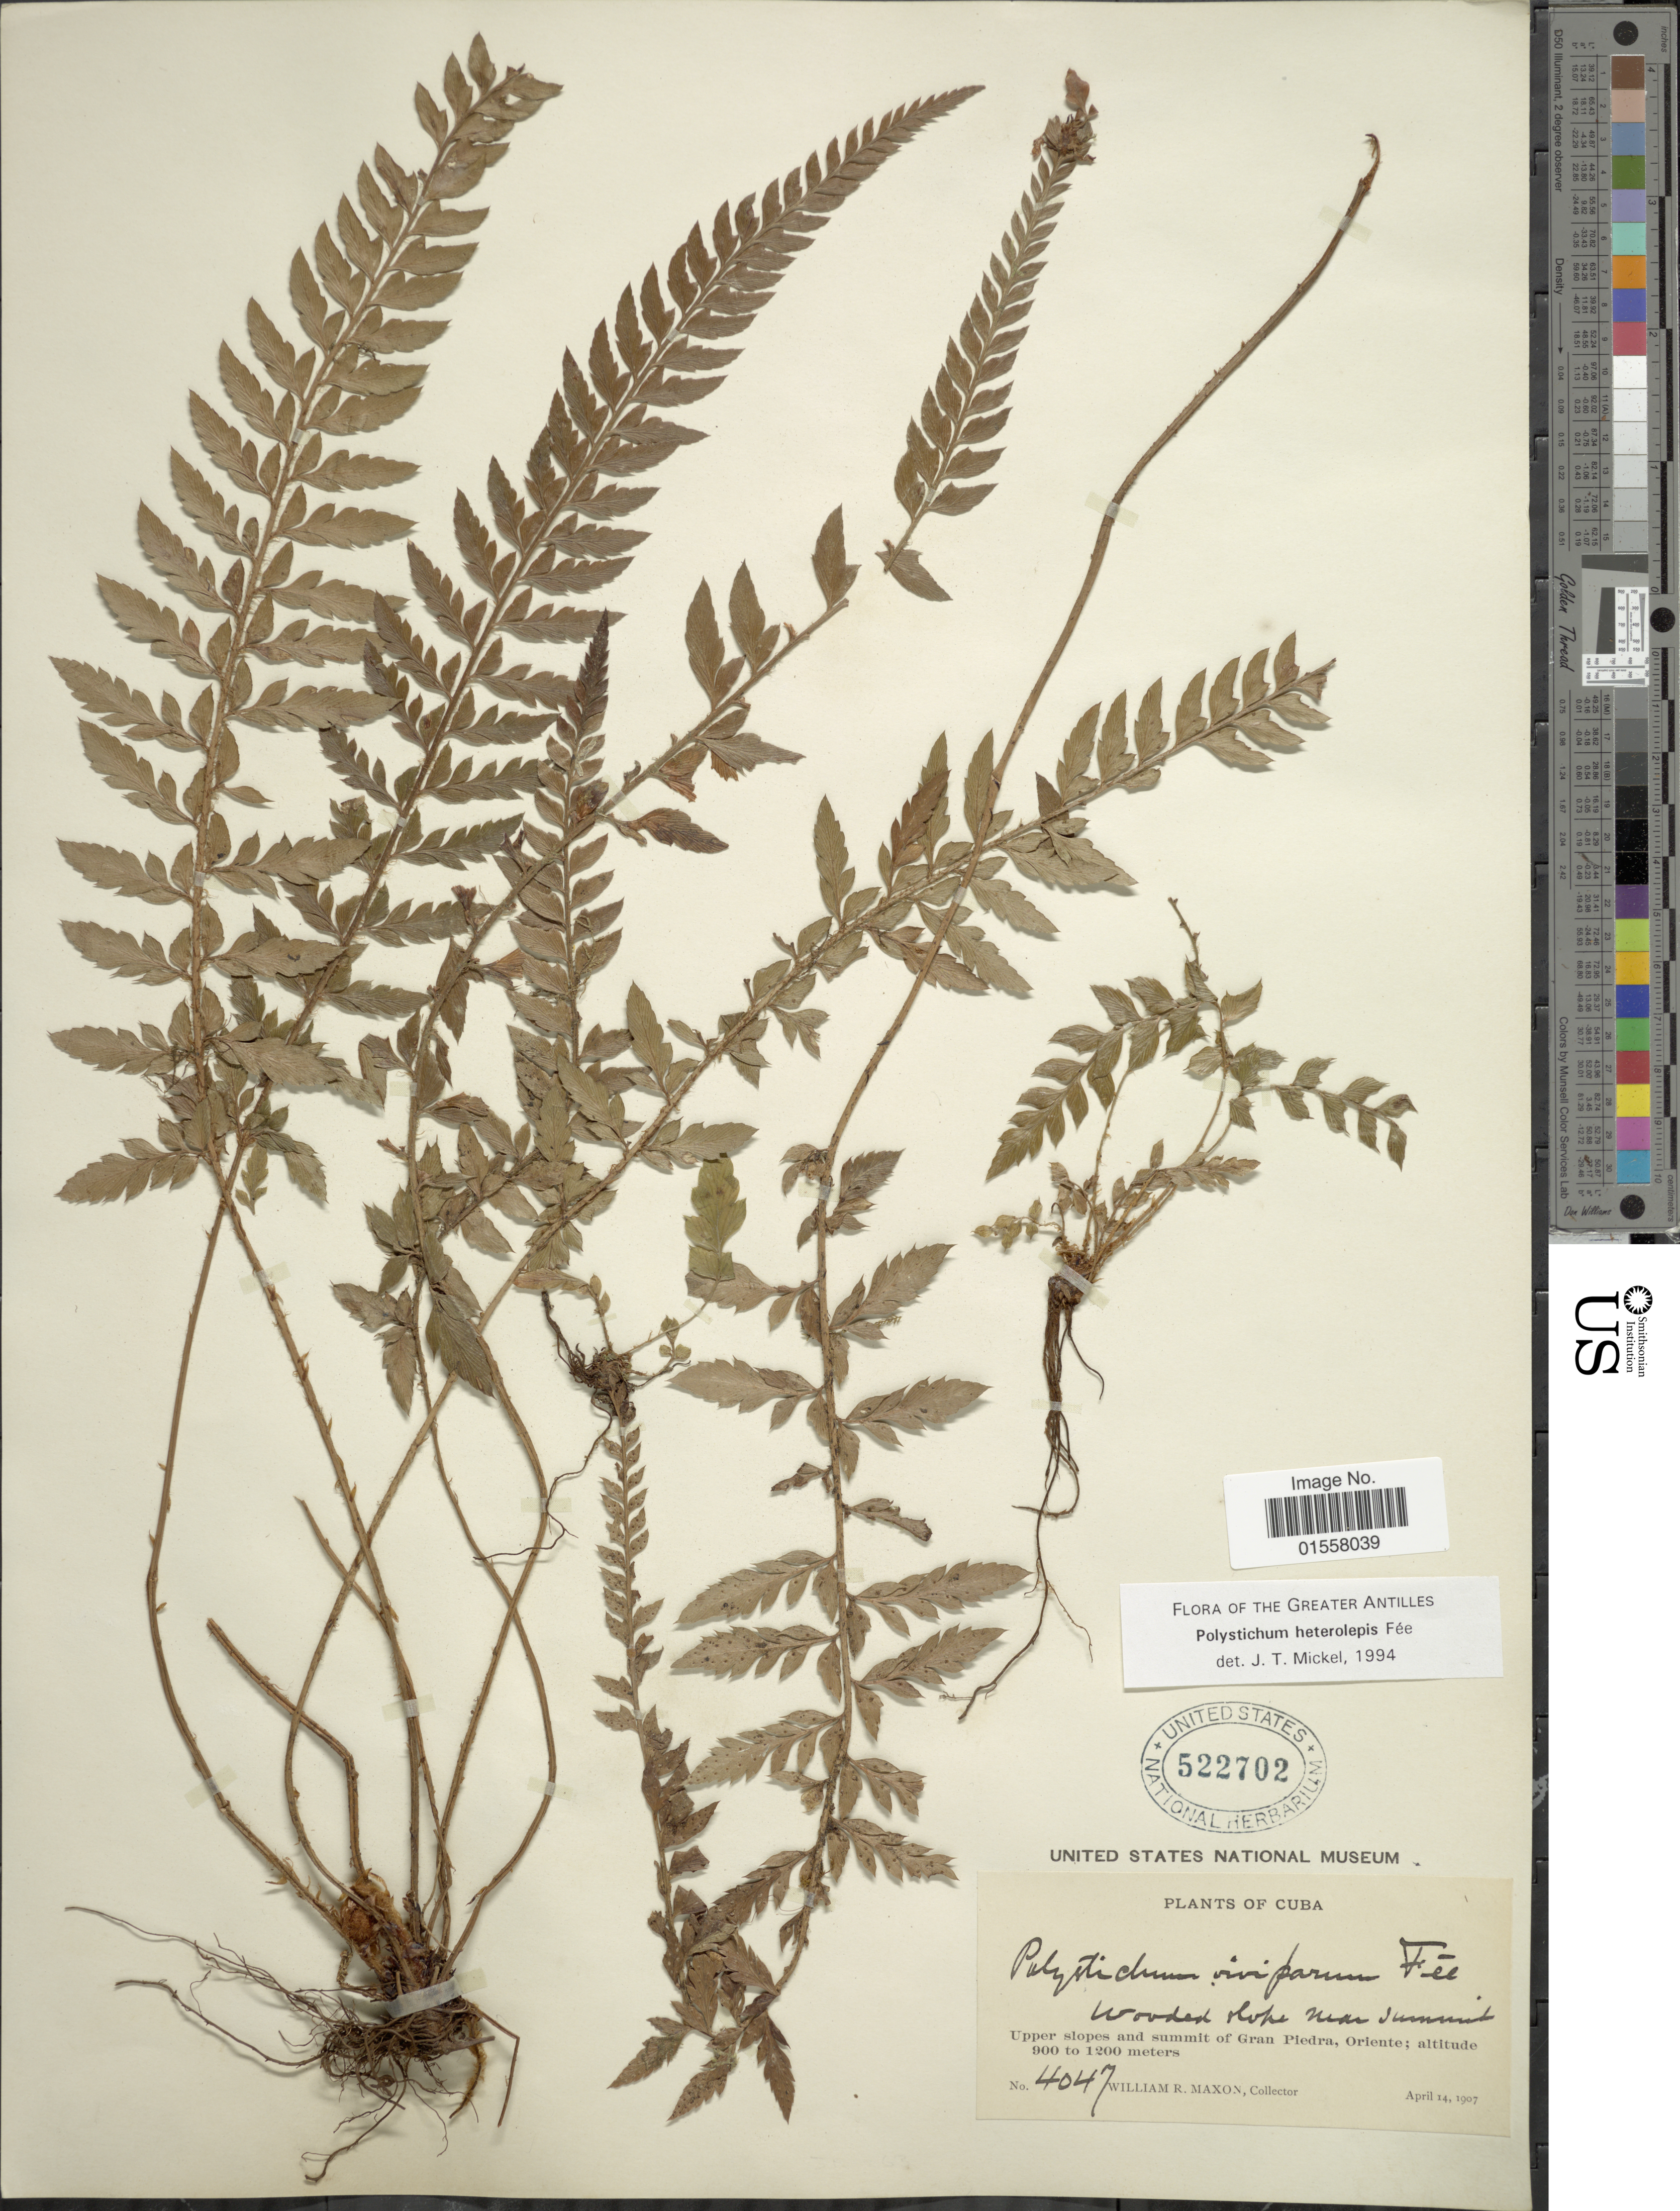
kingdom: Plantae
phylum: Tracheophyta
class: Polypodiopsida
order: Polypodiales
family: Dryopteridaceae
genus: Polystichum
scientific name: Polystichum heterolepis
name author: Fée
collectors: W. R. Maxon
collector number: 4047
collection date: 1907-04-14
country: Cuba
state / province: Oriente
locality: Upper slopes and summit of Gran Piedra, Oriente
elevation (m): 900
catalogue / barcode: US 522702